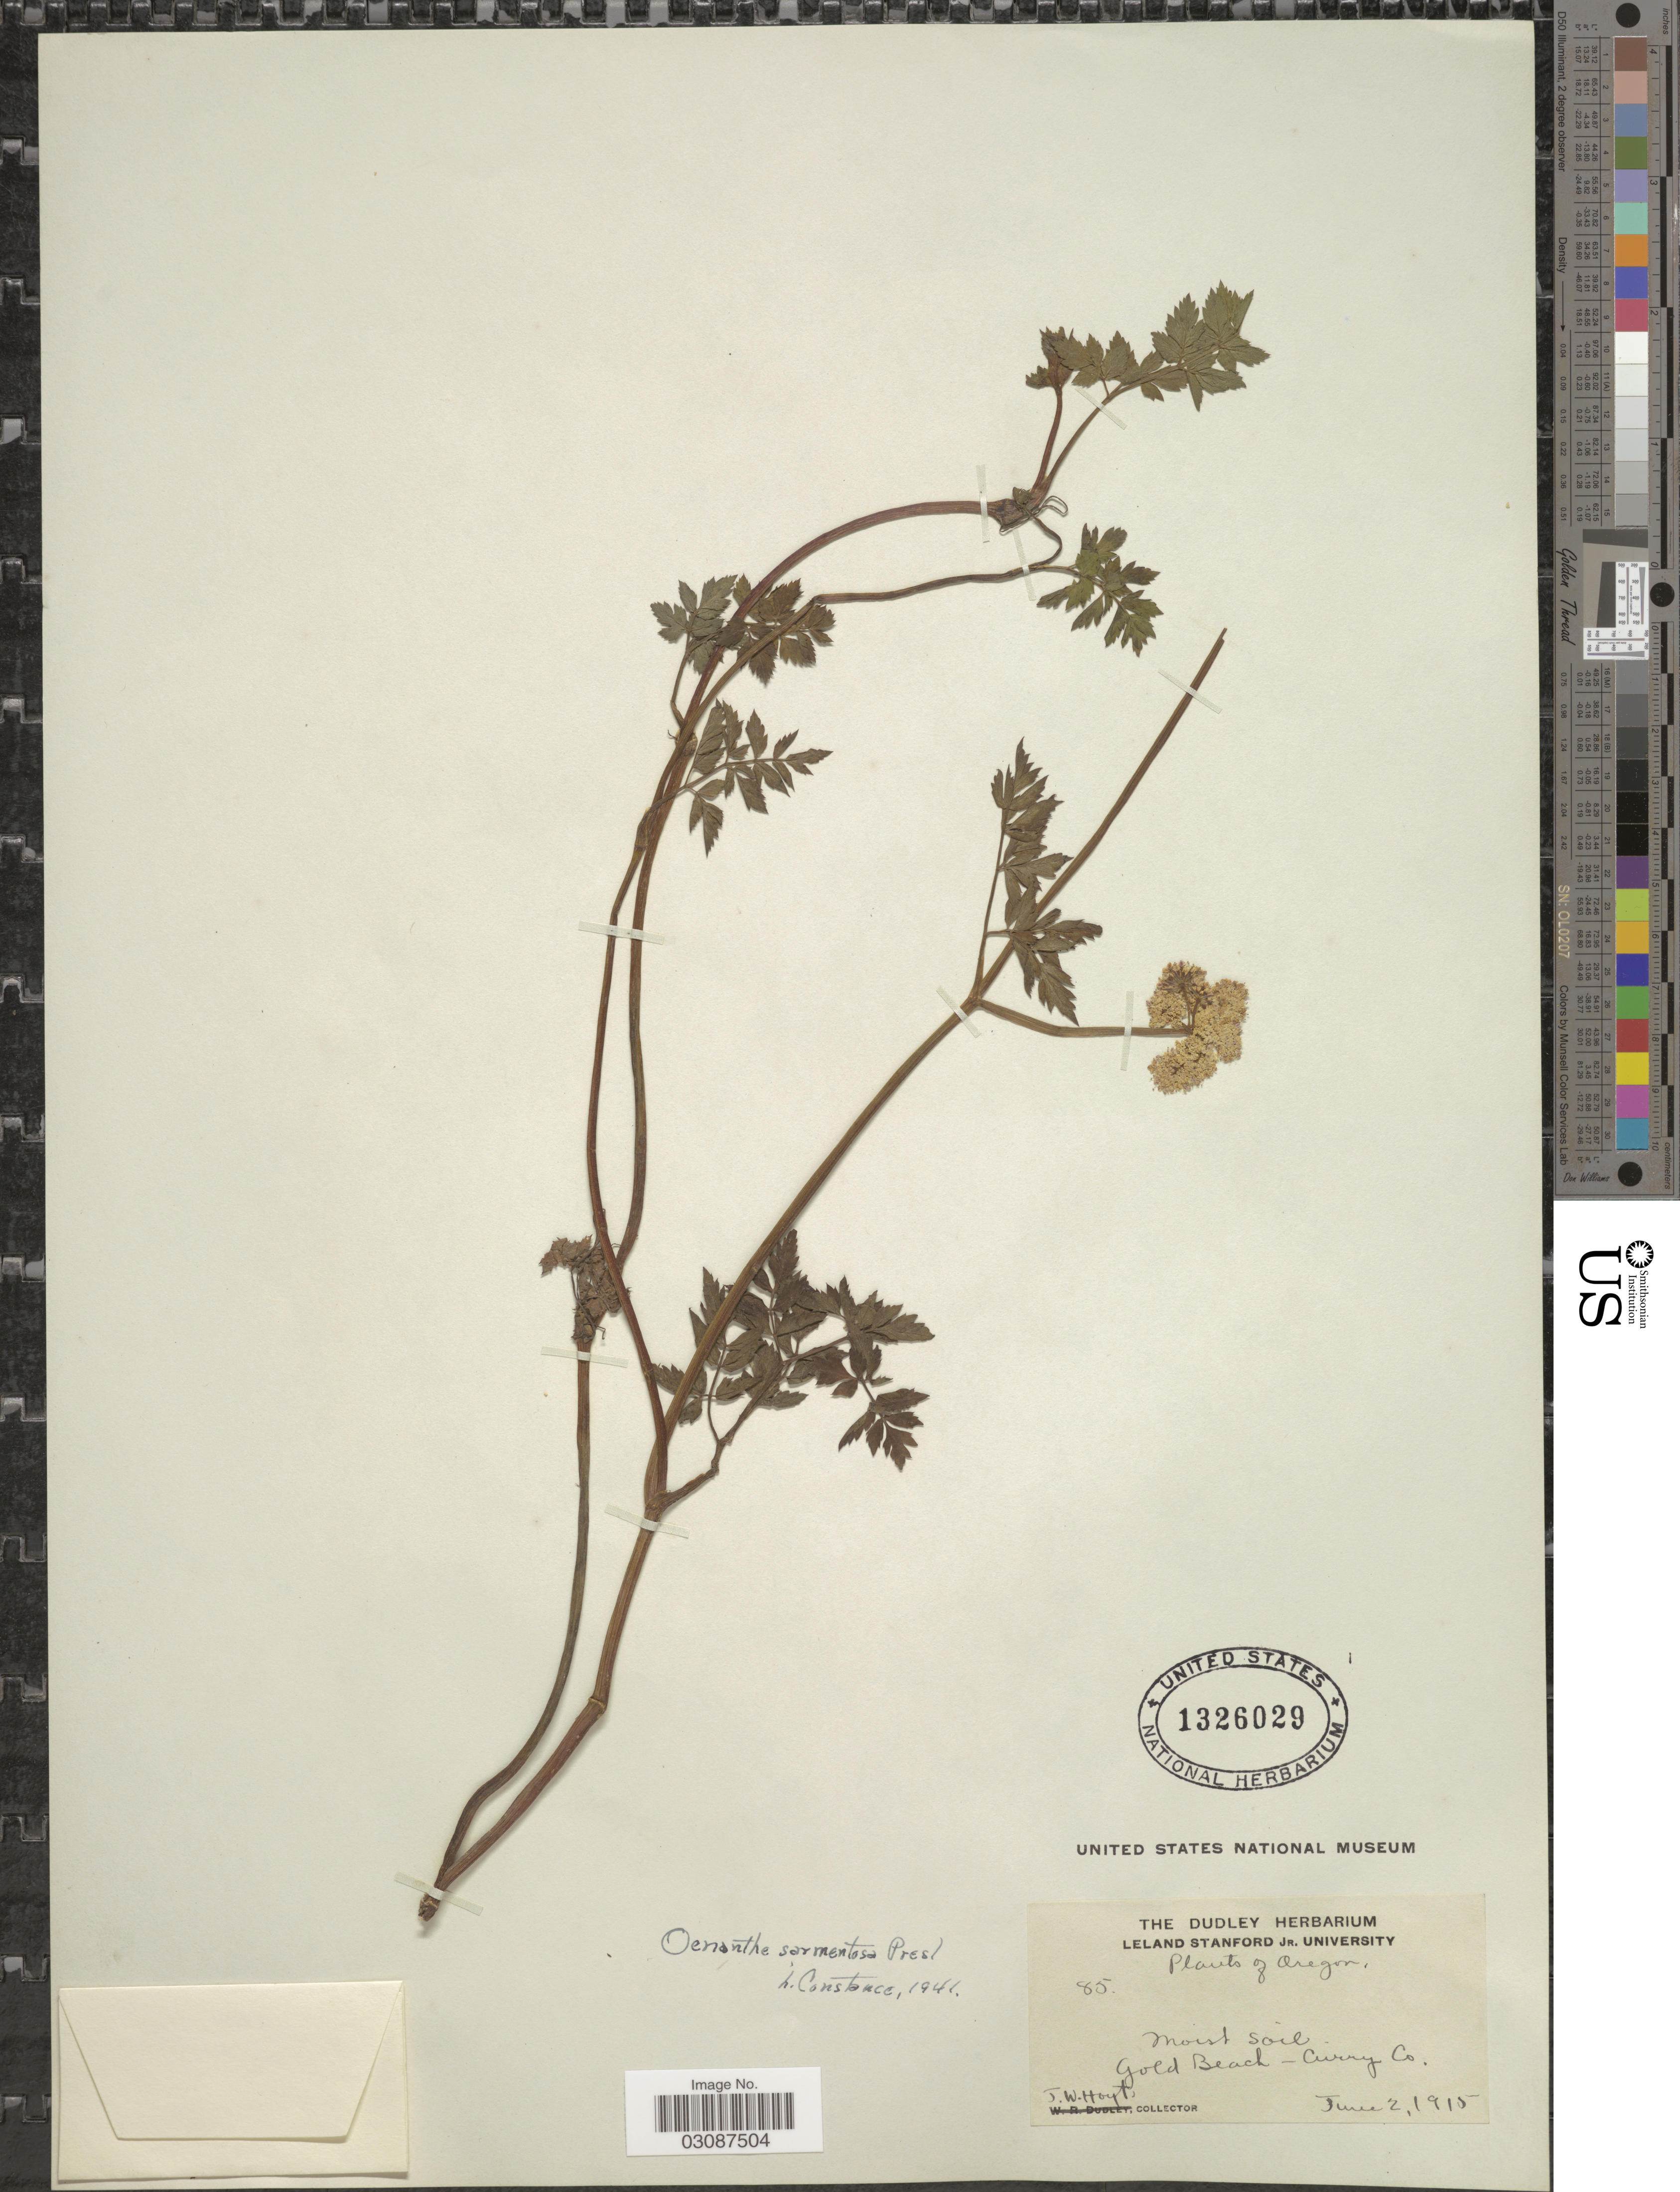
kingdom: Plantae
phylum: Tracheophyta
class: Magnoliopsida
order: Apiales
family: Apiaceae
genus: Oenanthe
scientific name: Oenanthe californica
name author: S. Watson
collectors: J. Hoyt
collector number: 85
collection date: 1915-06-02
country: United States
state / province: Oregon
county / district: Curry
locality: Gold Beach - Curry Co.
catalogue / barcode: US 1326029